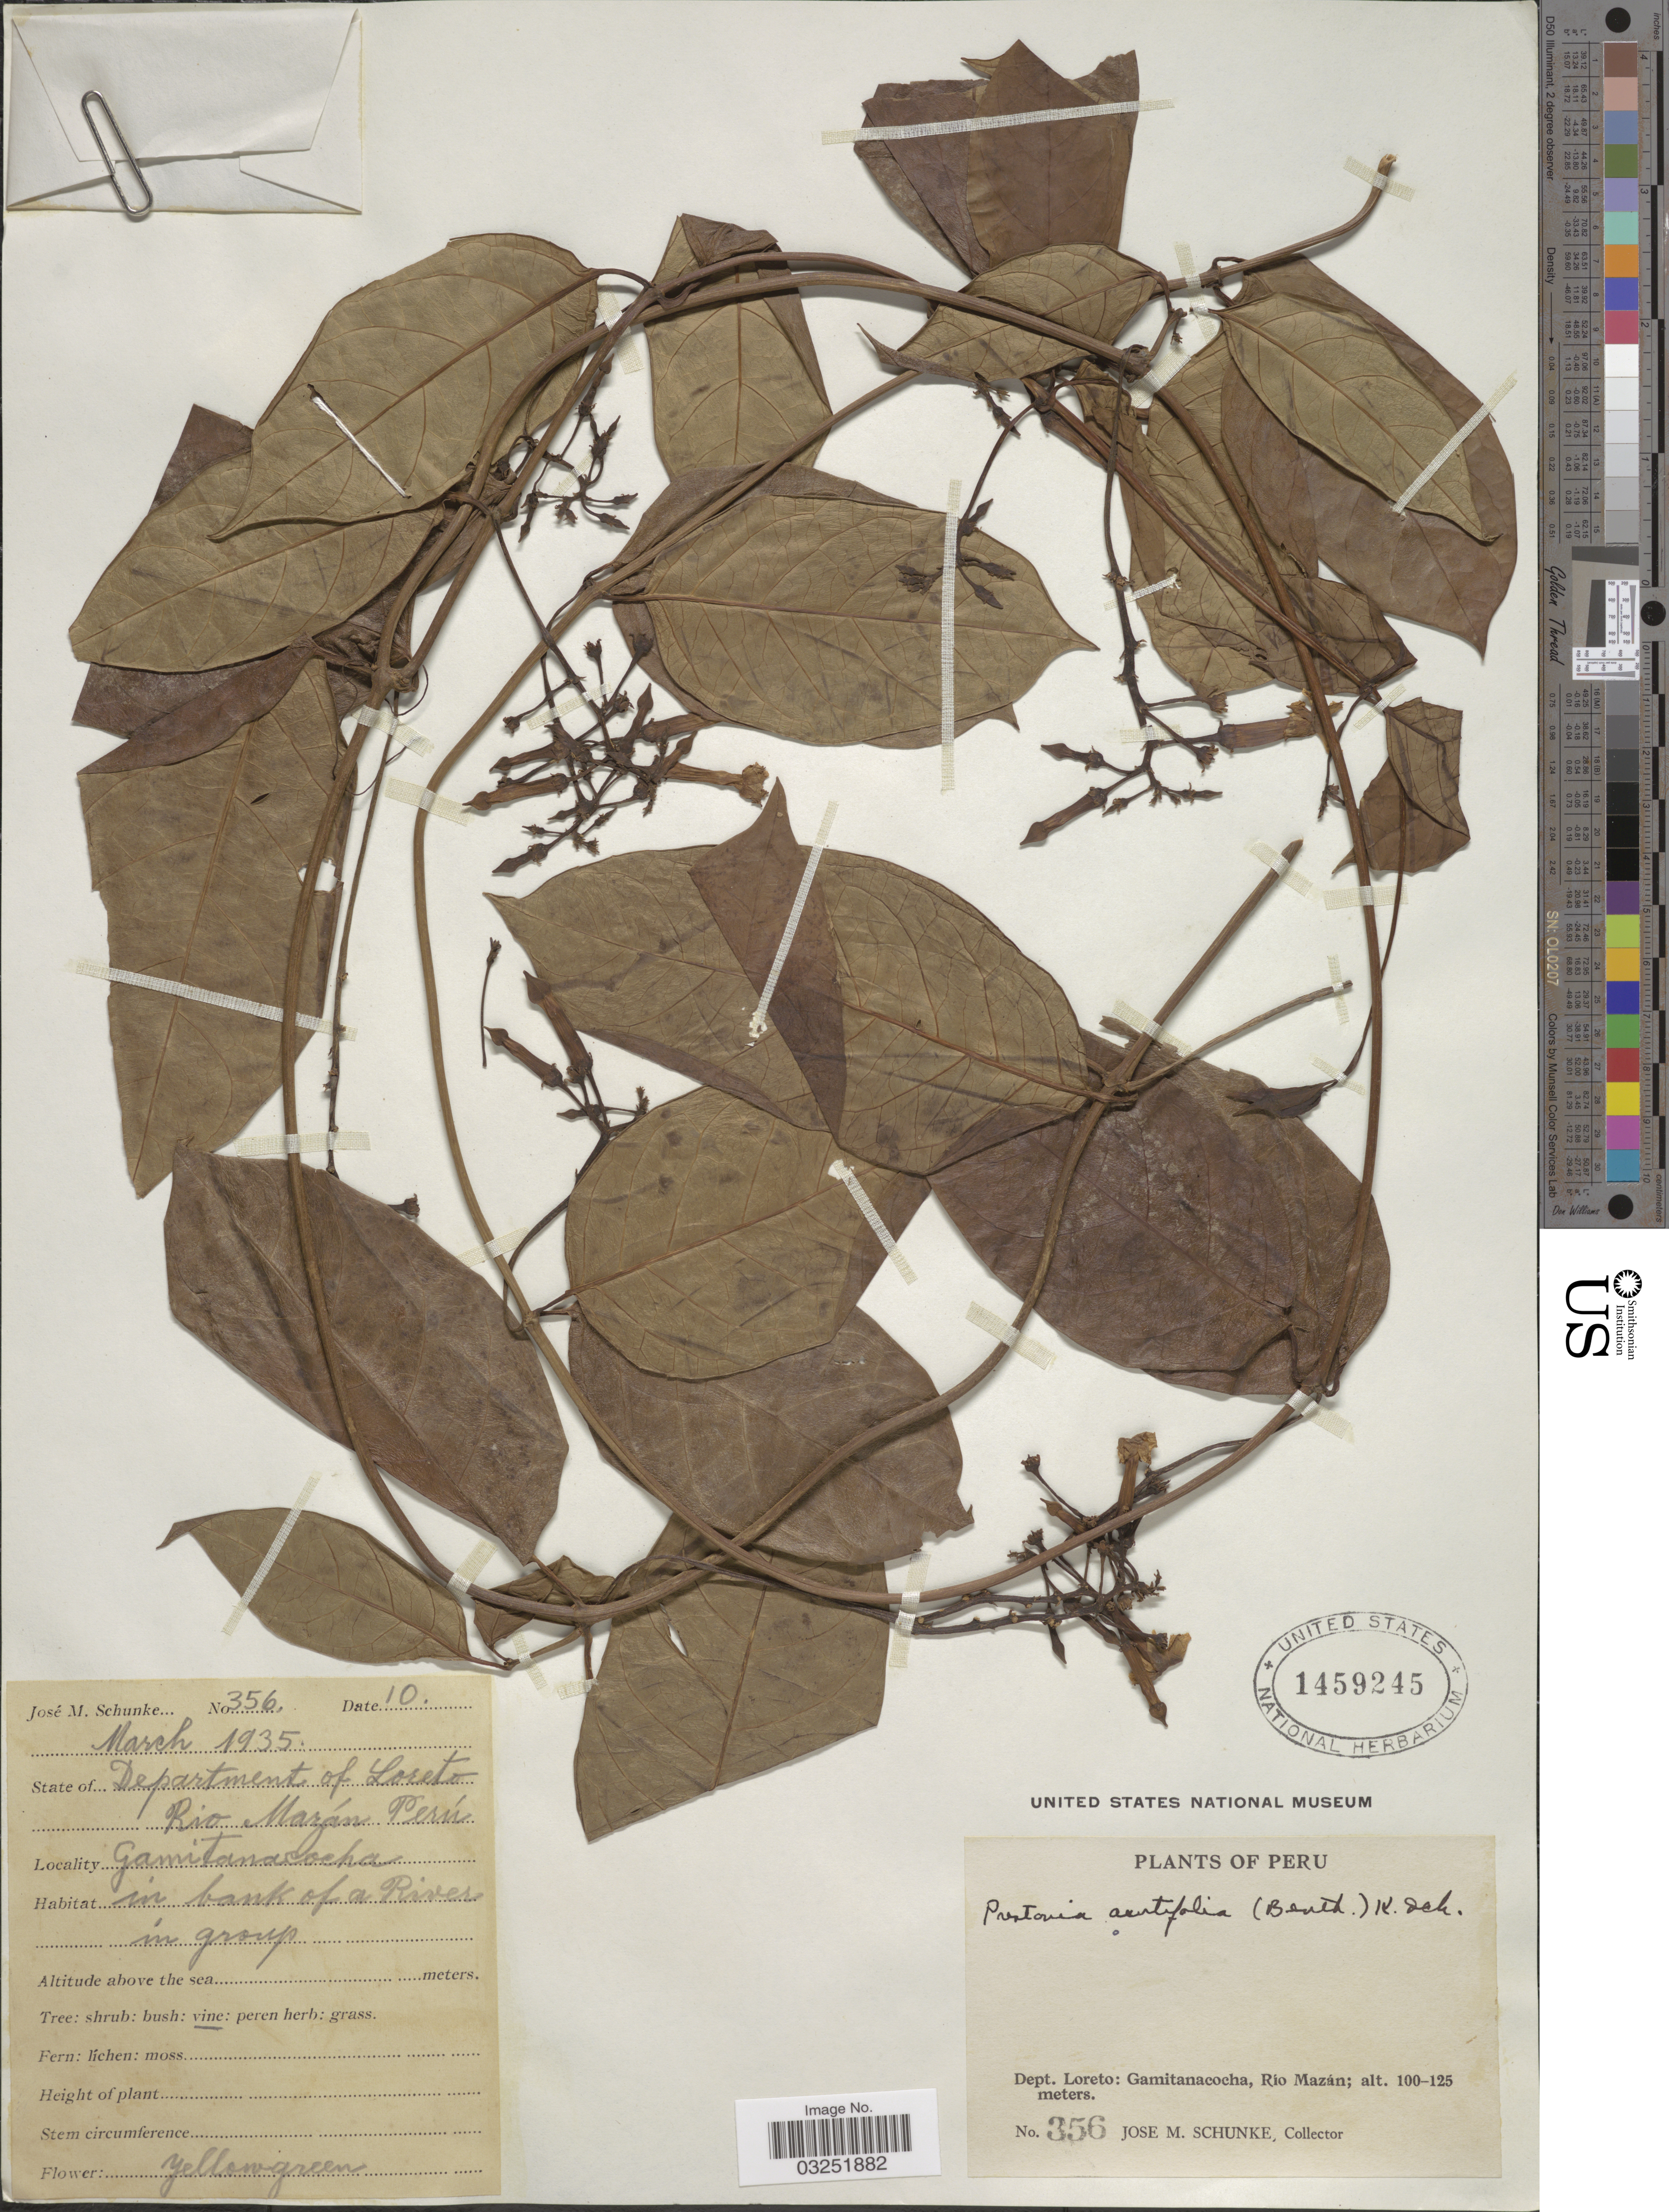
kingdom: Plantae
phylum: Tracheophyta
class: Magnoliopsida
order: Gentianales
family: Apocynaceae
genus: Prestonia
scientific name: Prestonia acutifolia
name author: (Benth. & Müll. Arg.) K. Schum.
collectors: J. M. Schunke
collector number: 356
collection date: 1935-03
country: Peru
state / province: Loreto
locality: Department of Loreto: Gamitanacocha, Rio Mazán.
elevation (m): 100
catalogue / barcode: US 1459245